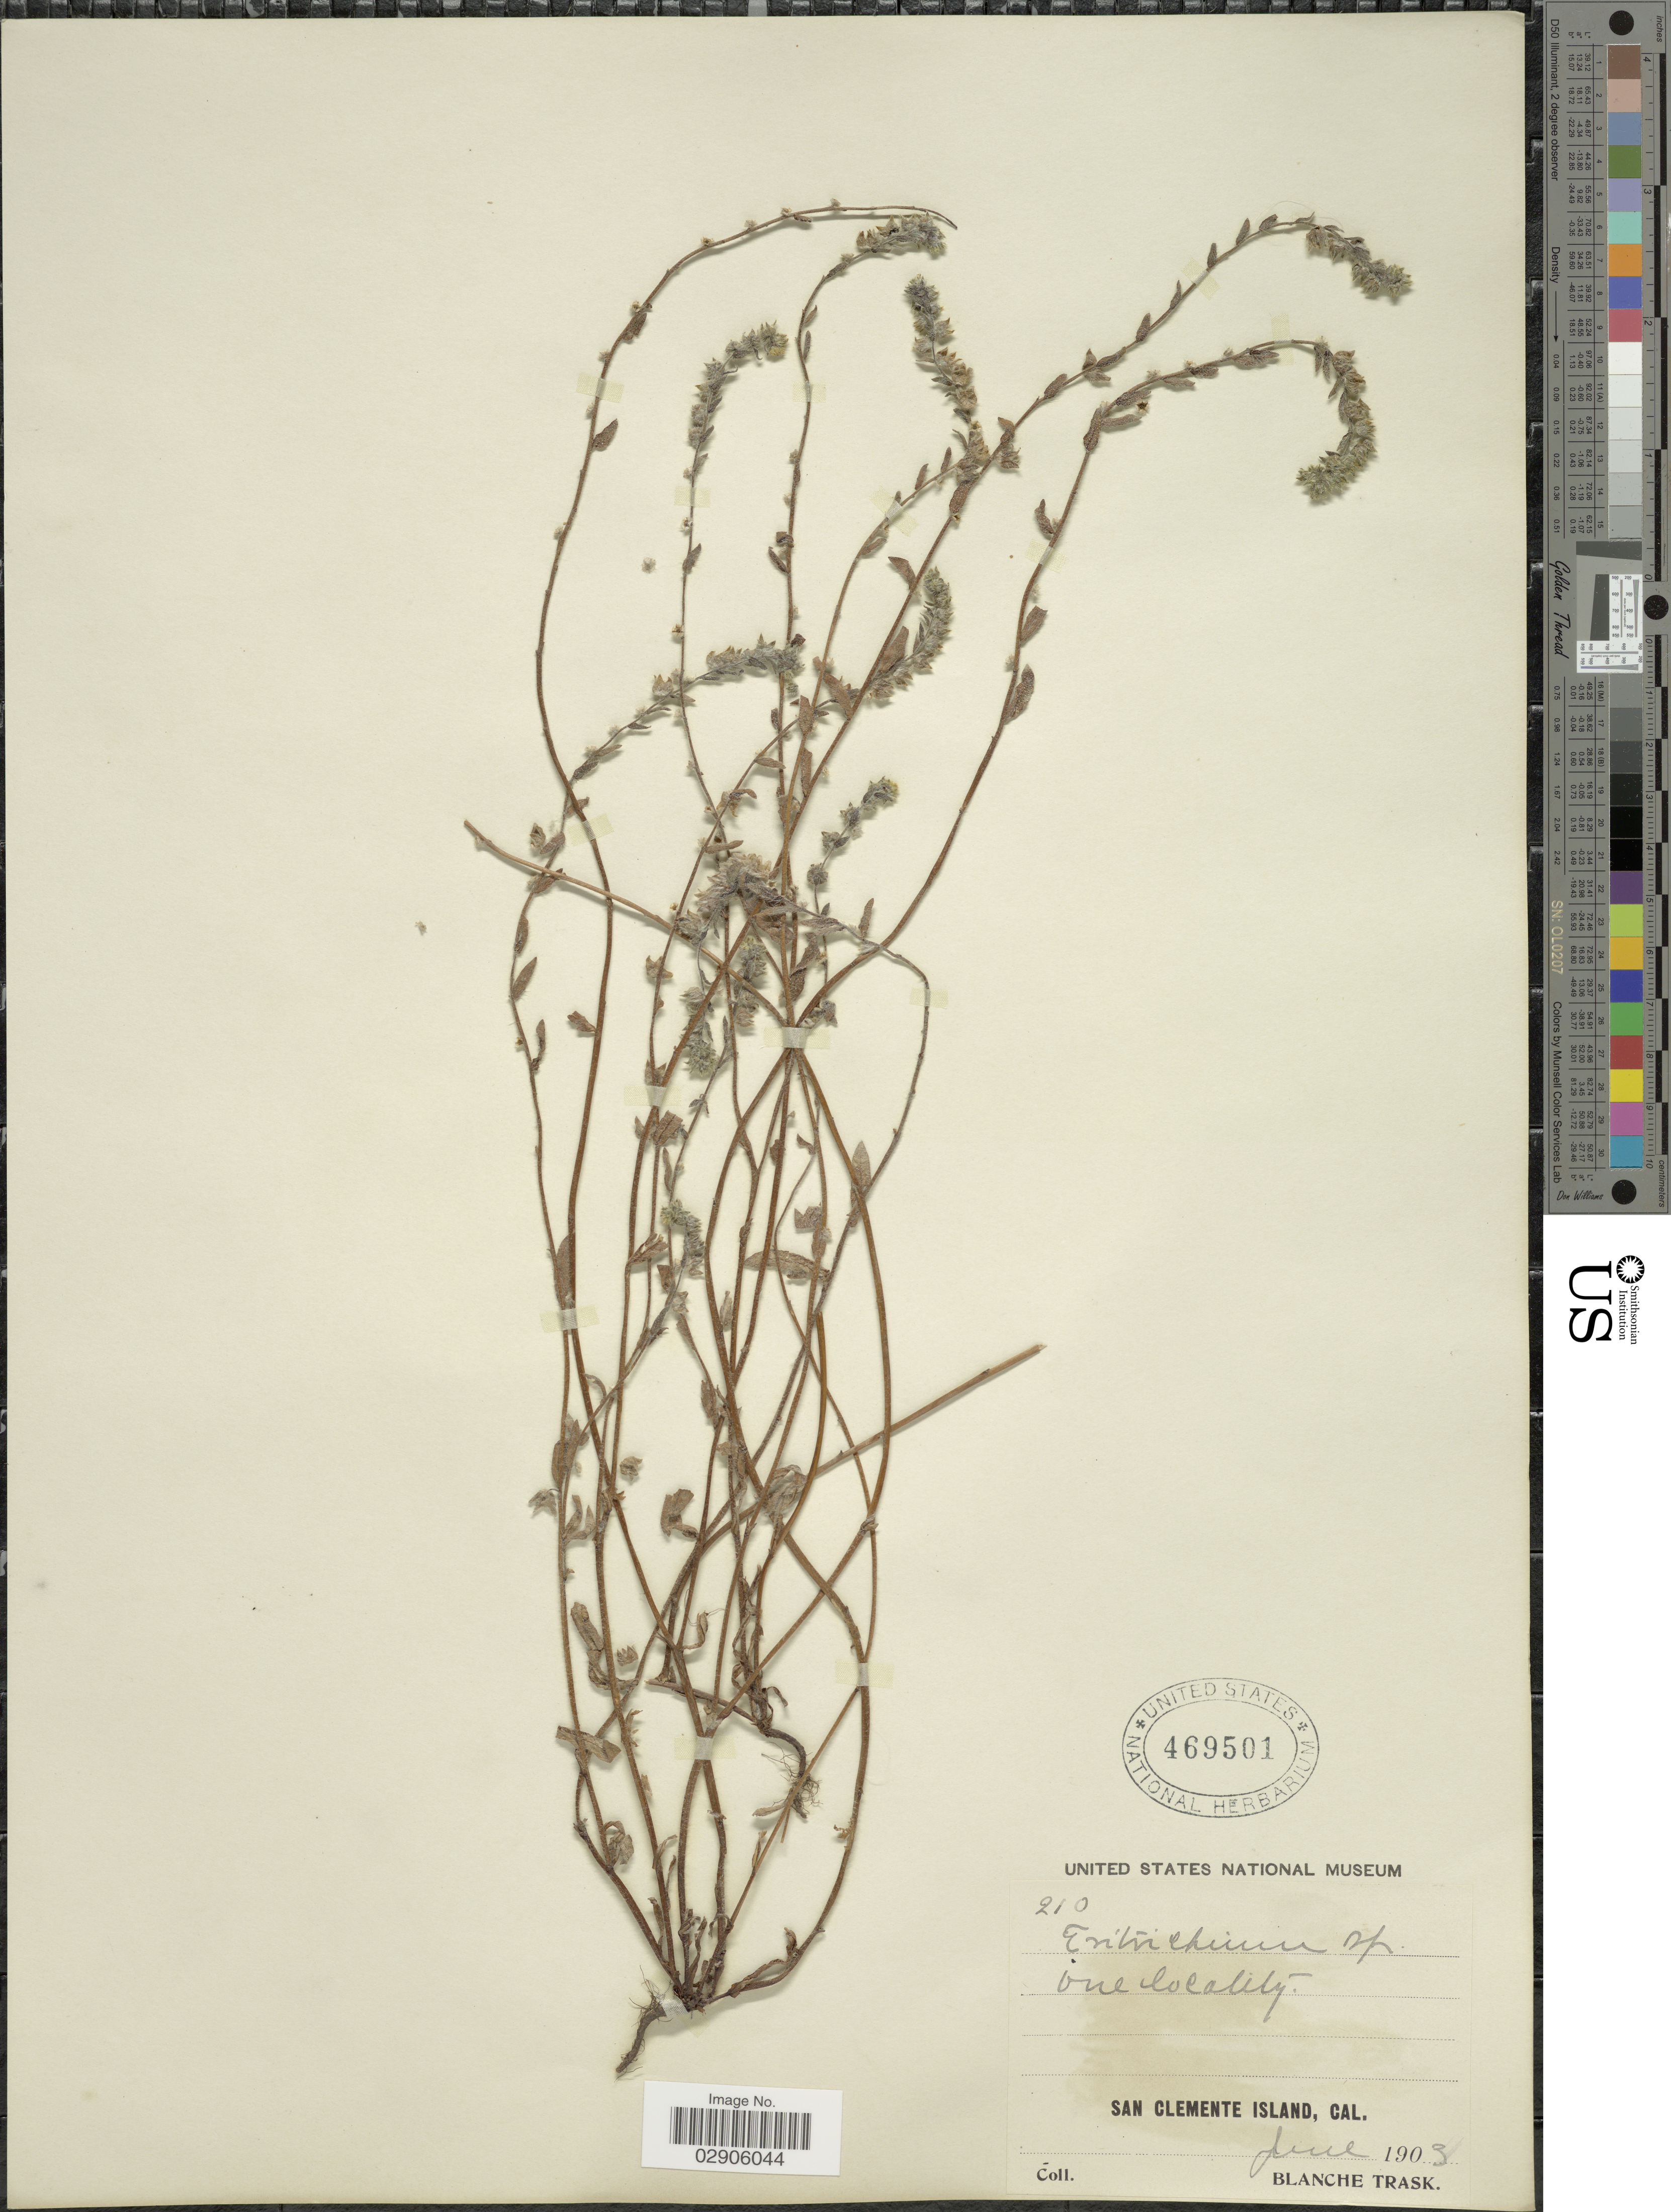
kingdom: Plantae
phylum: Tracheophyta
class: Magnoliopsida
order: Boraginales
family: Boraginaceae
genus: Plagiobothrys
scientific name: Plagiobothrys sp.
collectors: B. Trask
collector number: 210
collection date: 1903-06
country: United States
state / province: California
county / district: Los Angeles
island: San Clemente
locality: San Clemente Island, Cal.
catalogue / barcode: US 469501